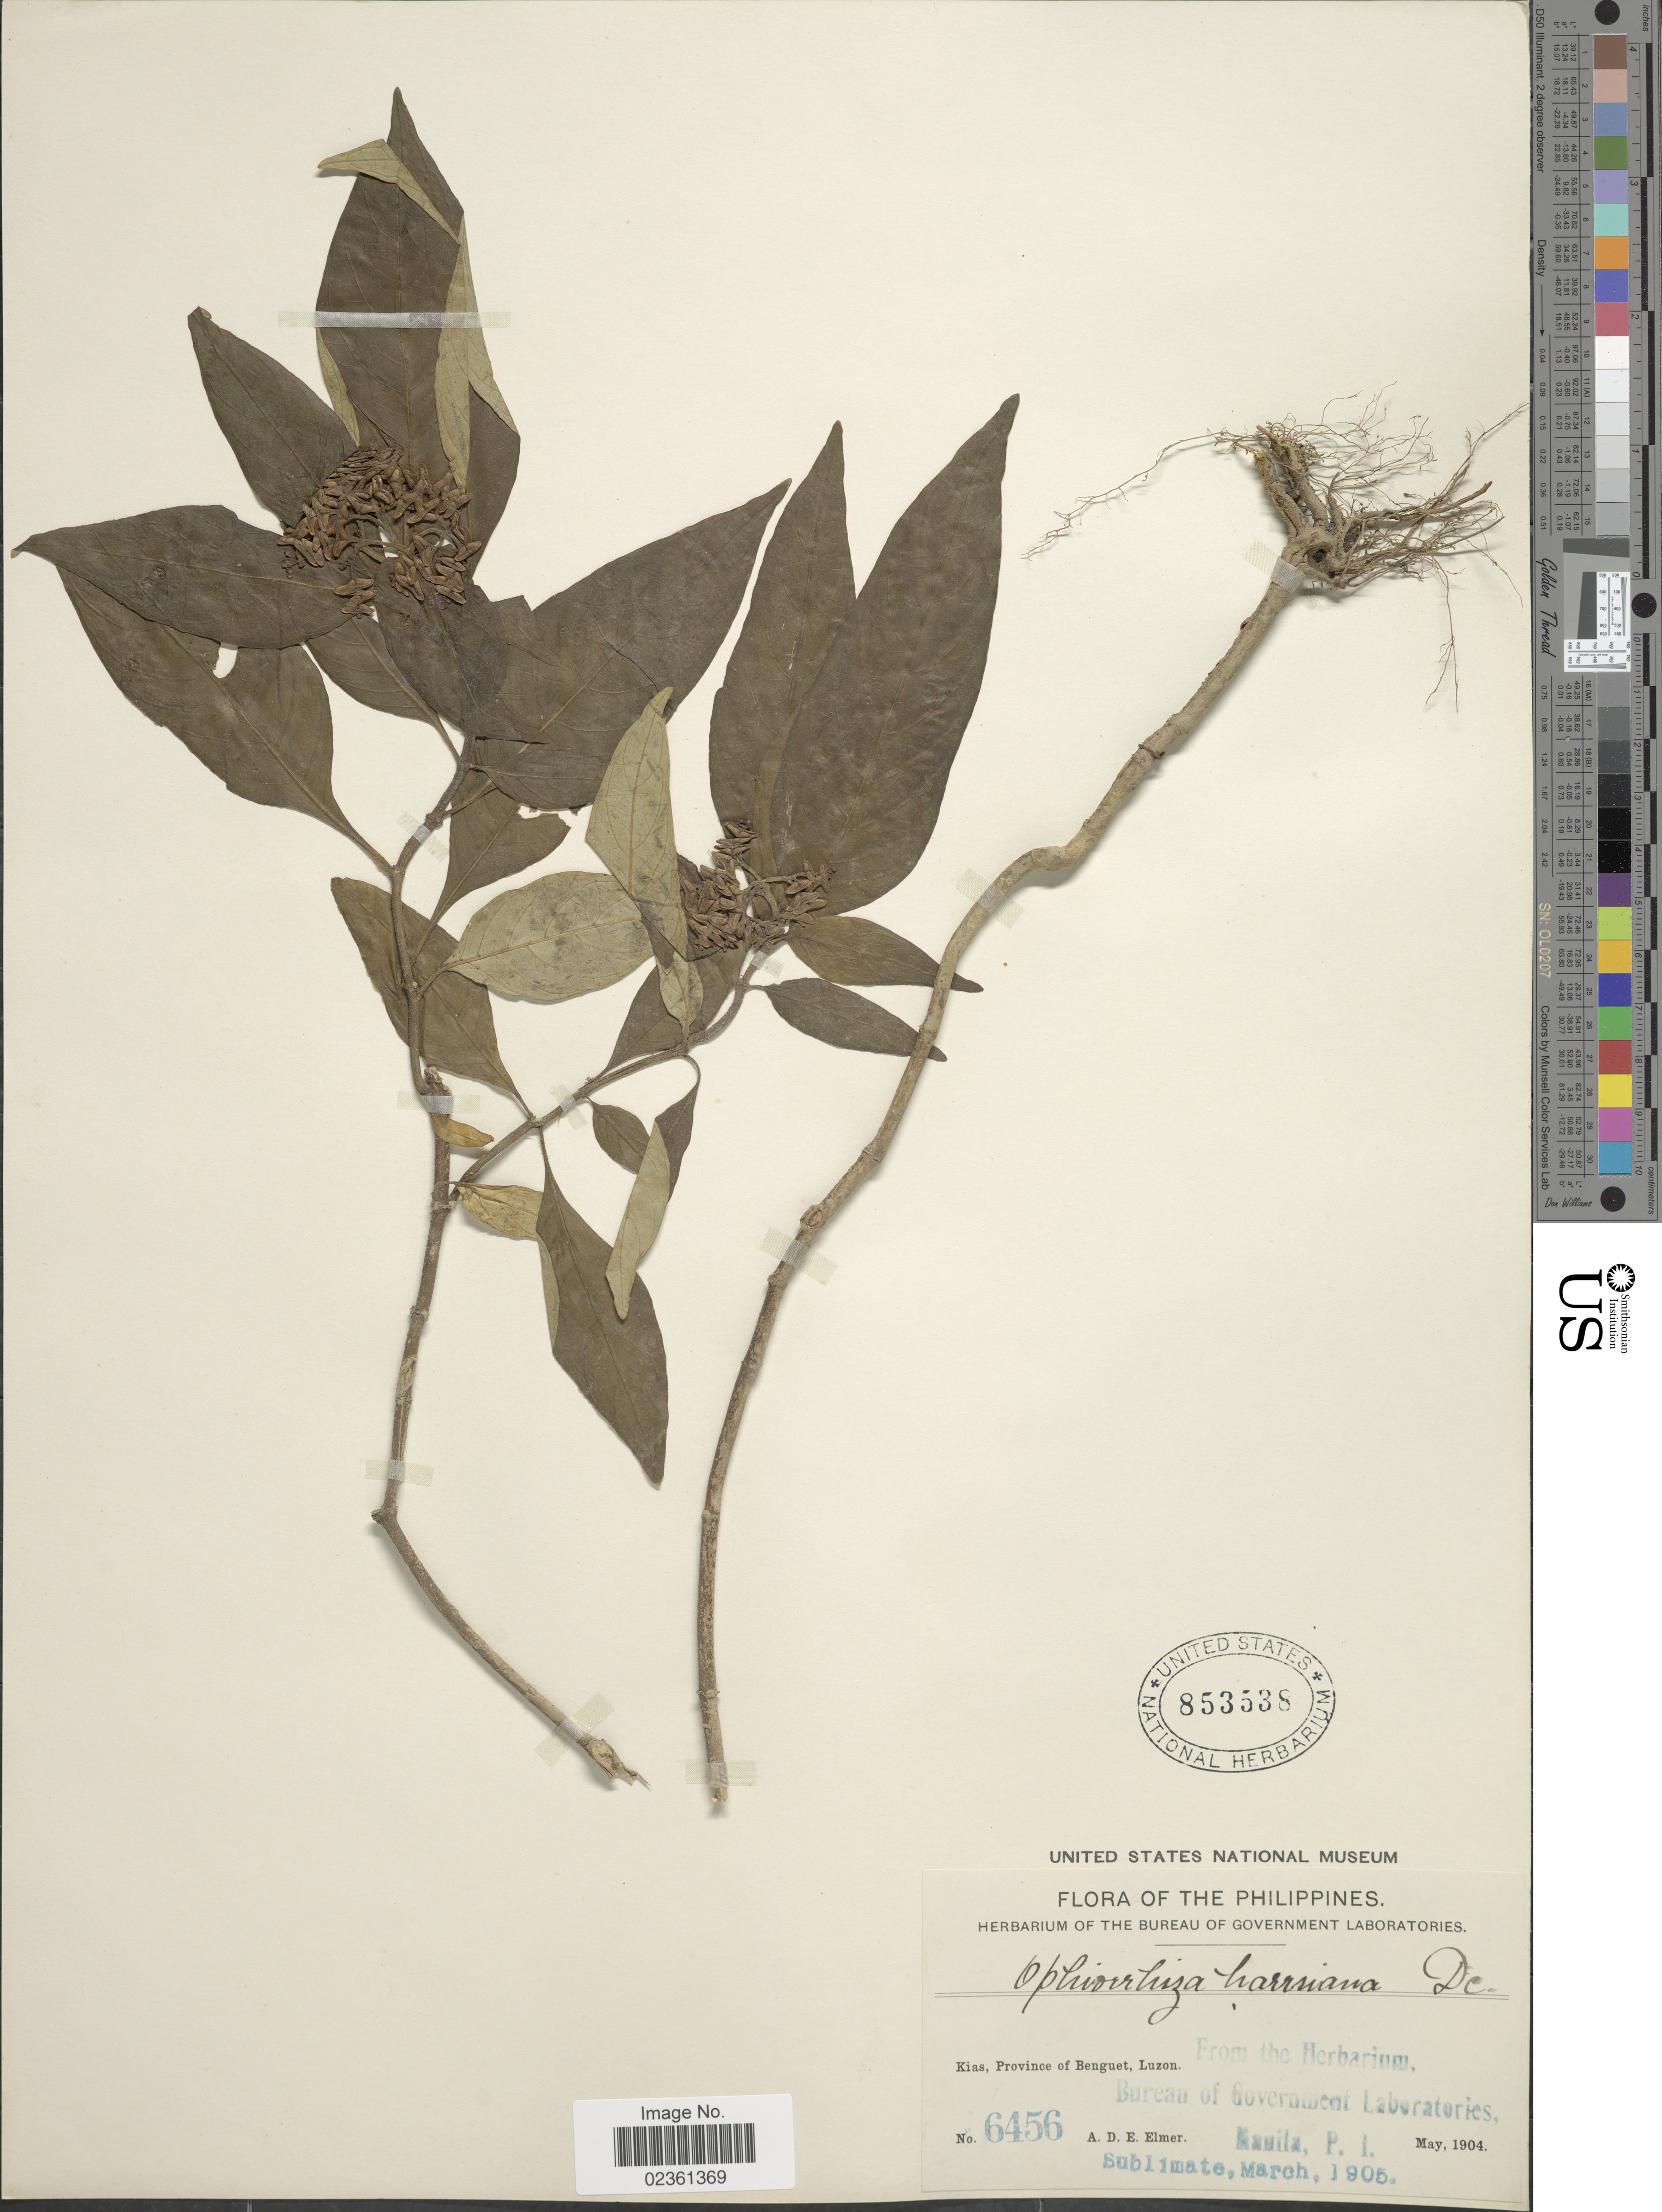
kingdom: Plantae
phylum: Tracheophyta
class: Magnoliopsida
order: Gentianales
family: Rubiaceae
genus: Ophiorrhiza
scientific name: Ophiorrhiza oblongifolia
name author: DC.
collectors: A. D. E. Elmer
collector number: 6456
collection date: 1904-05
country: Philippines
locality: Kias, Province of Benguet, Luzon.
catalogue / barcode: US 853538